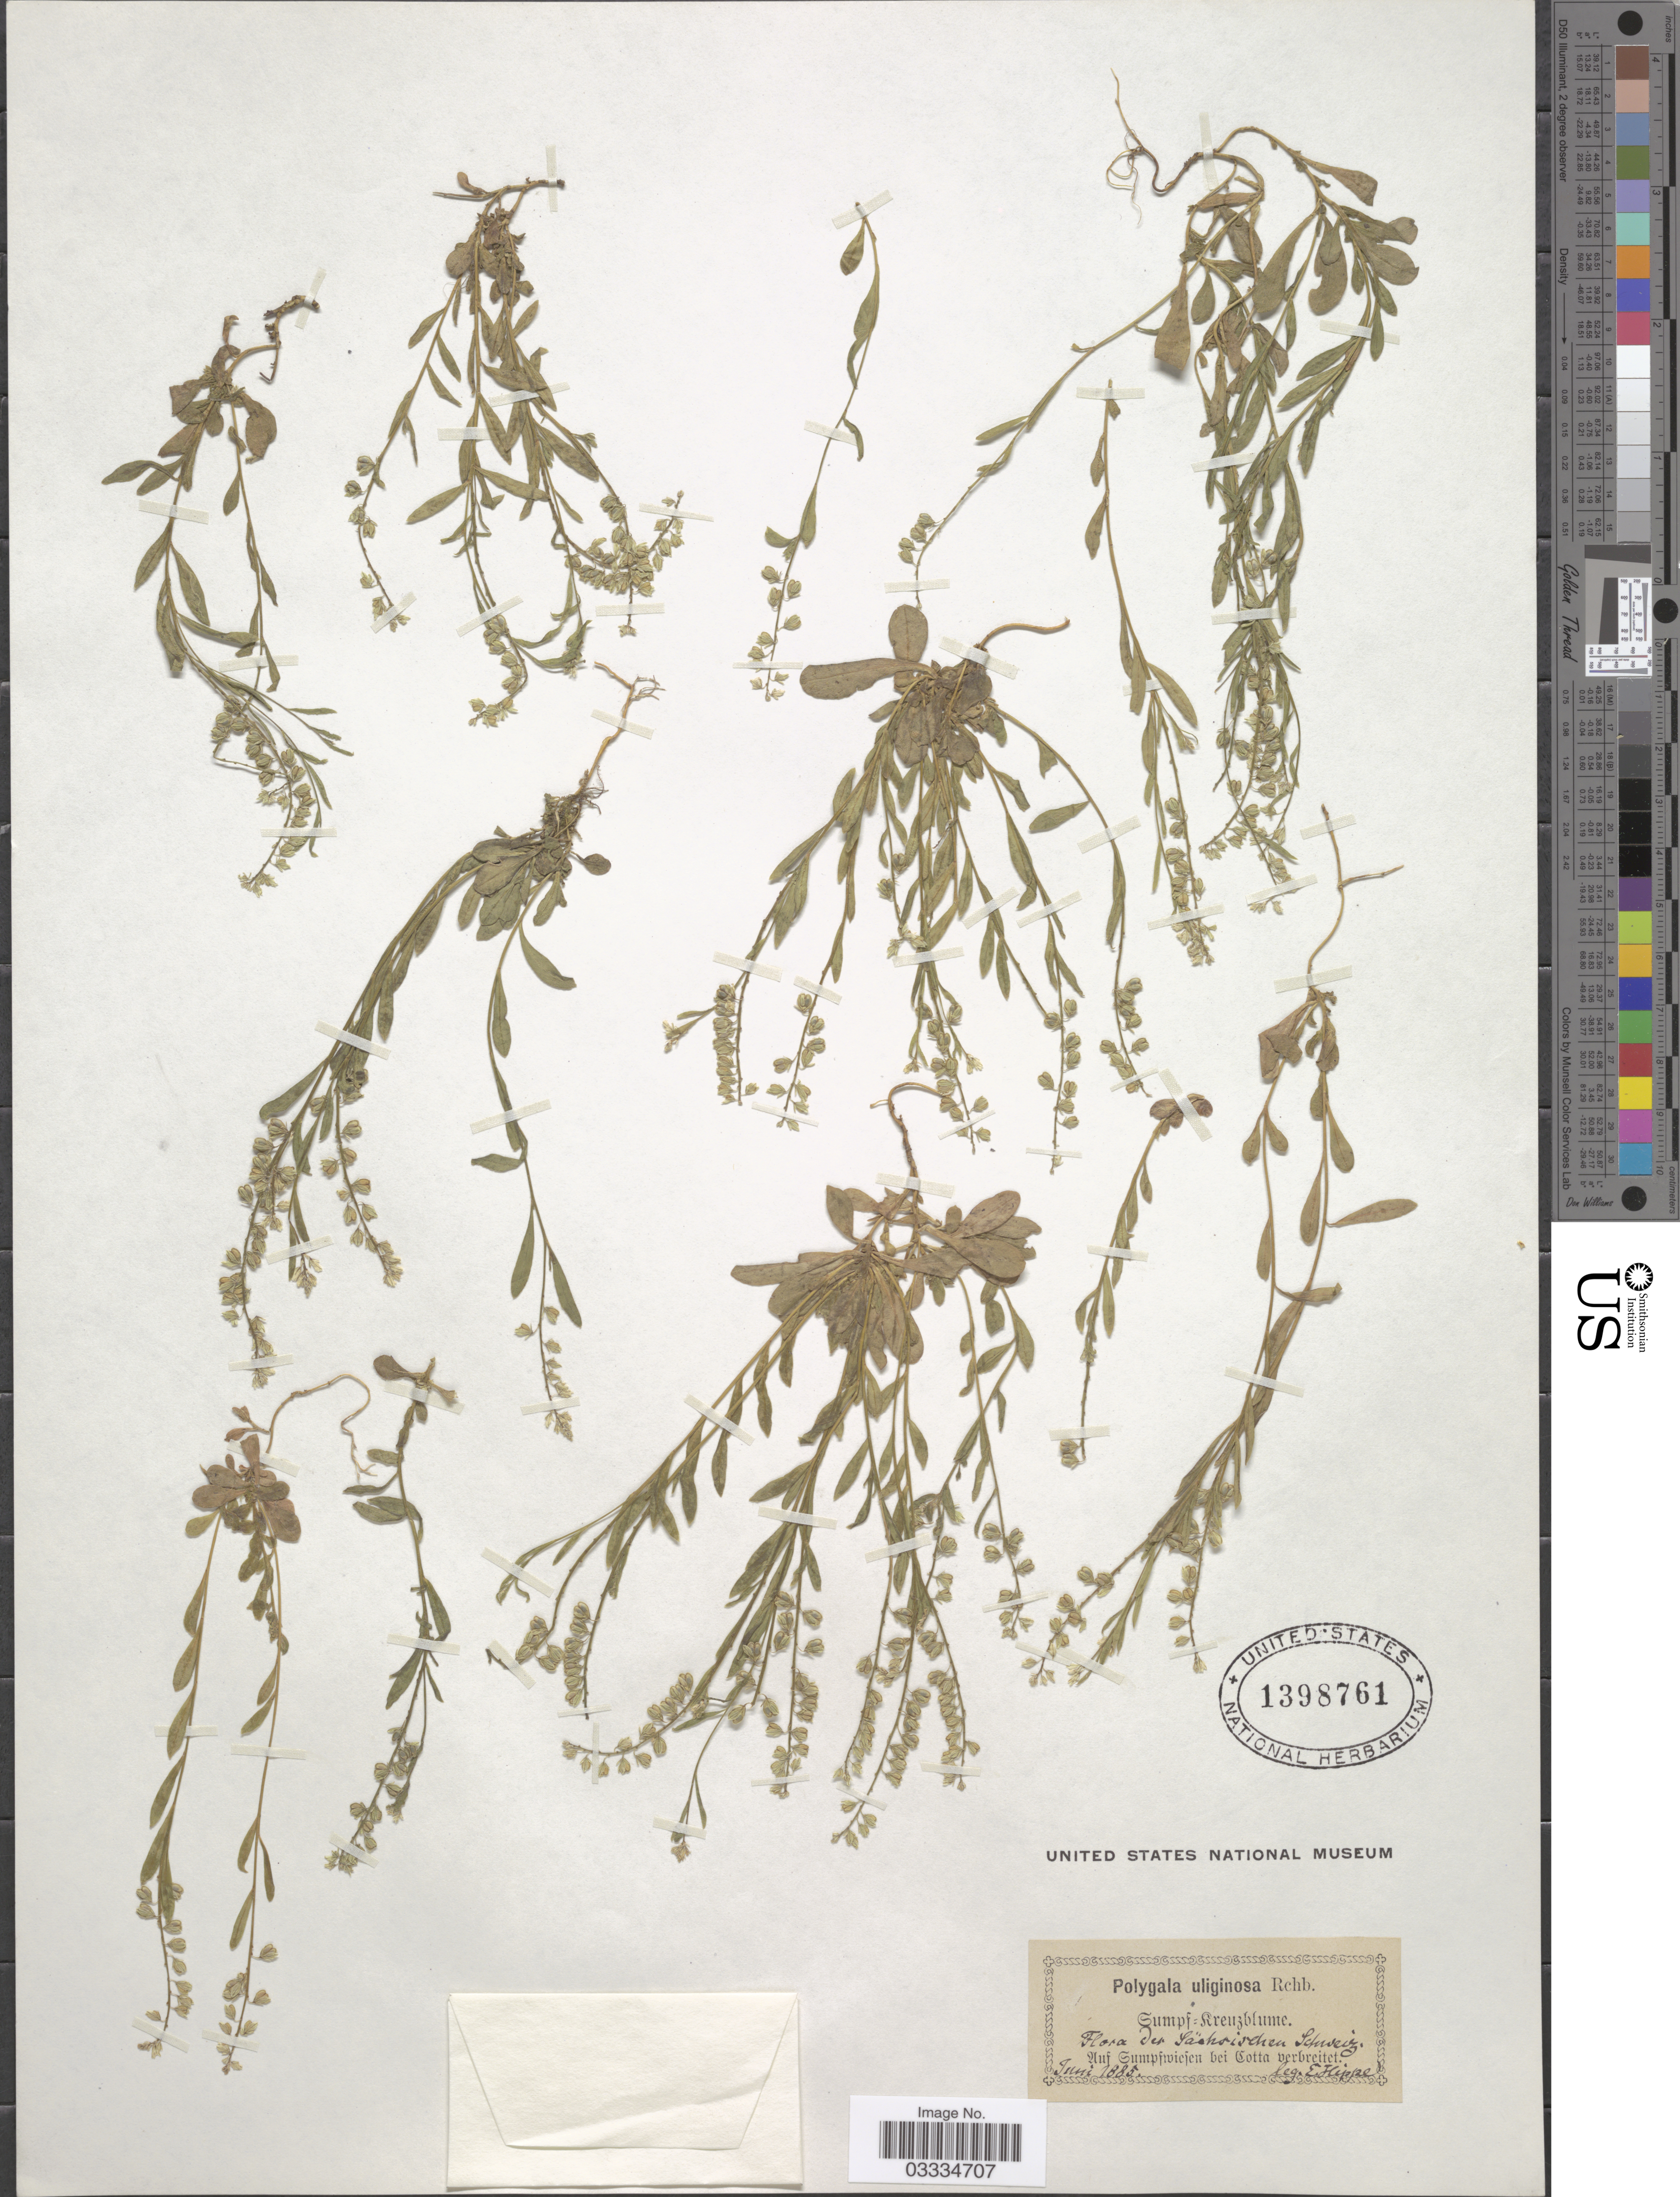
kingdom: Plantae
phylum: Tracheophyta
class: Magnoliopsida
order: Fabales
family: Polygalaceae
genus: Polygala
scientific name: Polygala uliginosa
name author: Pers.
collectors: E. Hippe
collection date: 1885-06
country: Switzerland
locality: Säshwischen Schweiz. Auf Sumpwiesen bei Cotta verbreitet.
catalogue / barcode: US 1398761